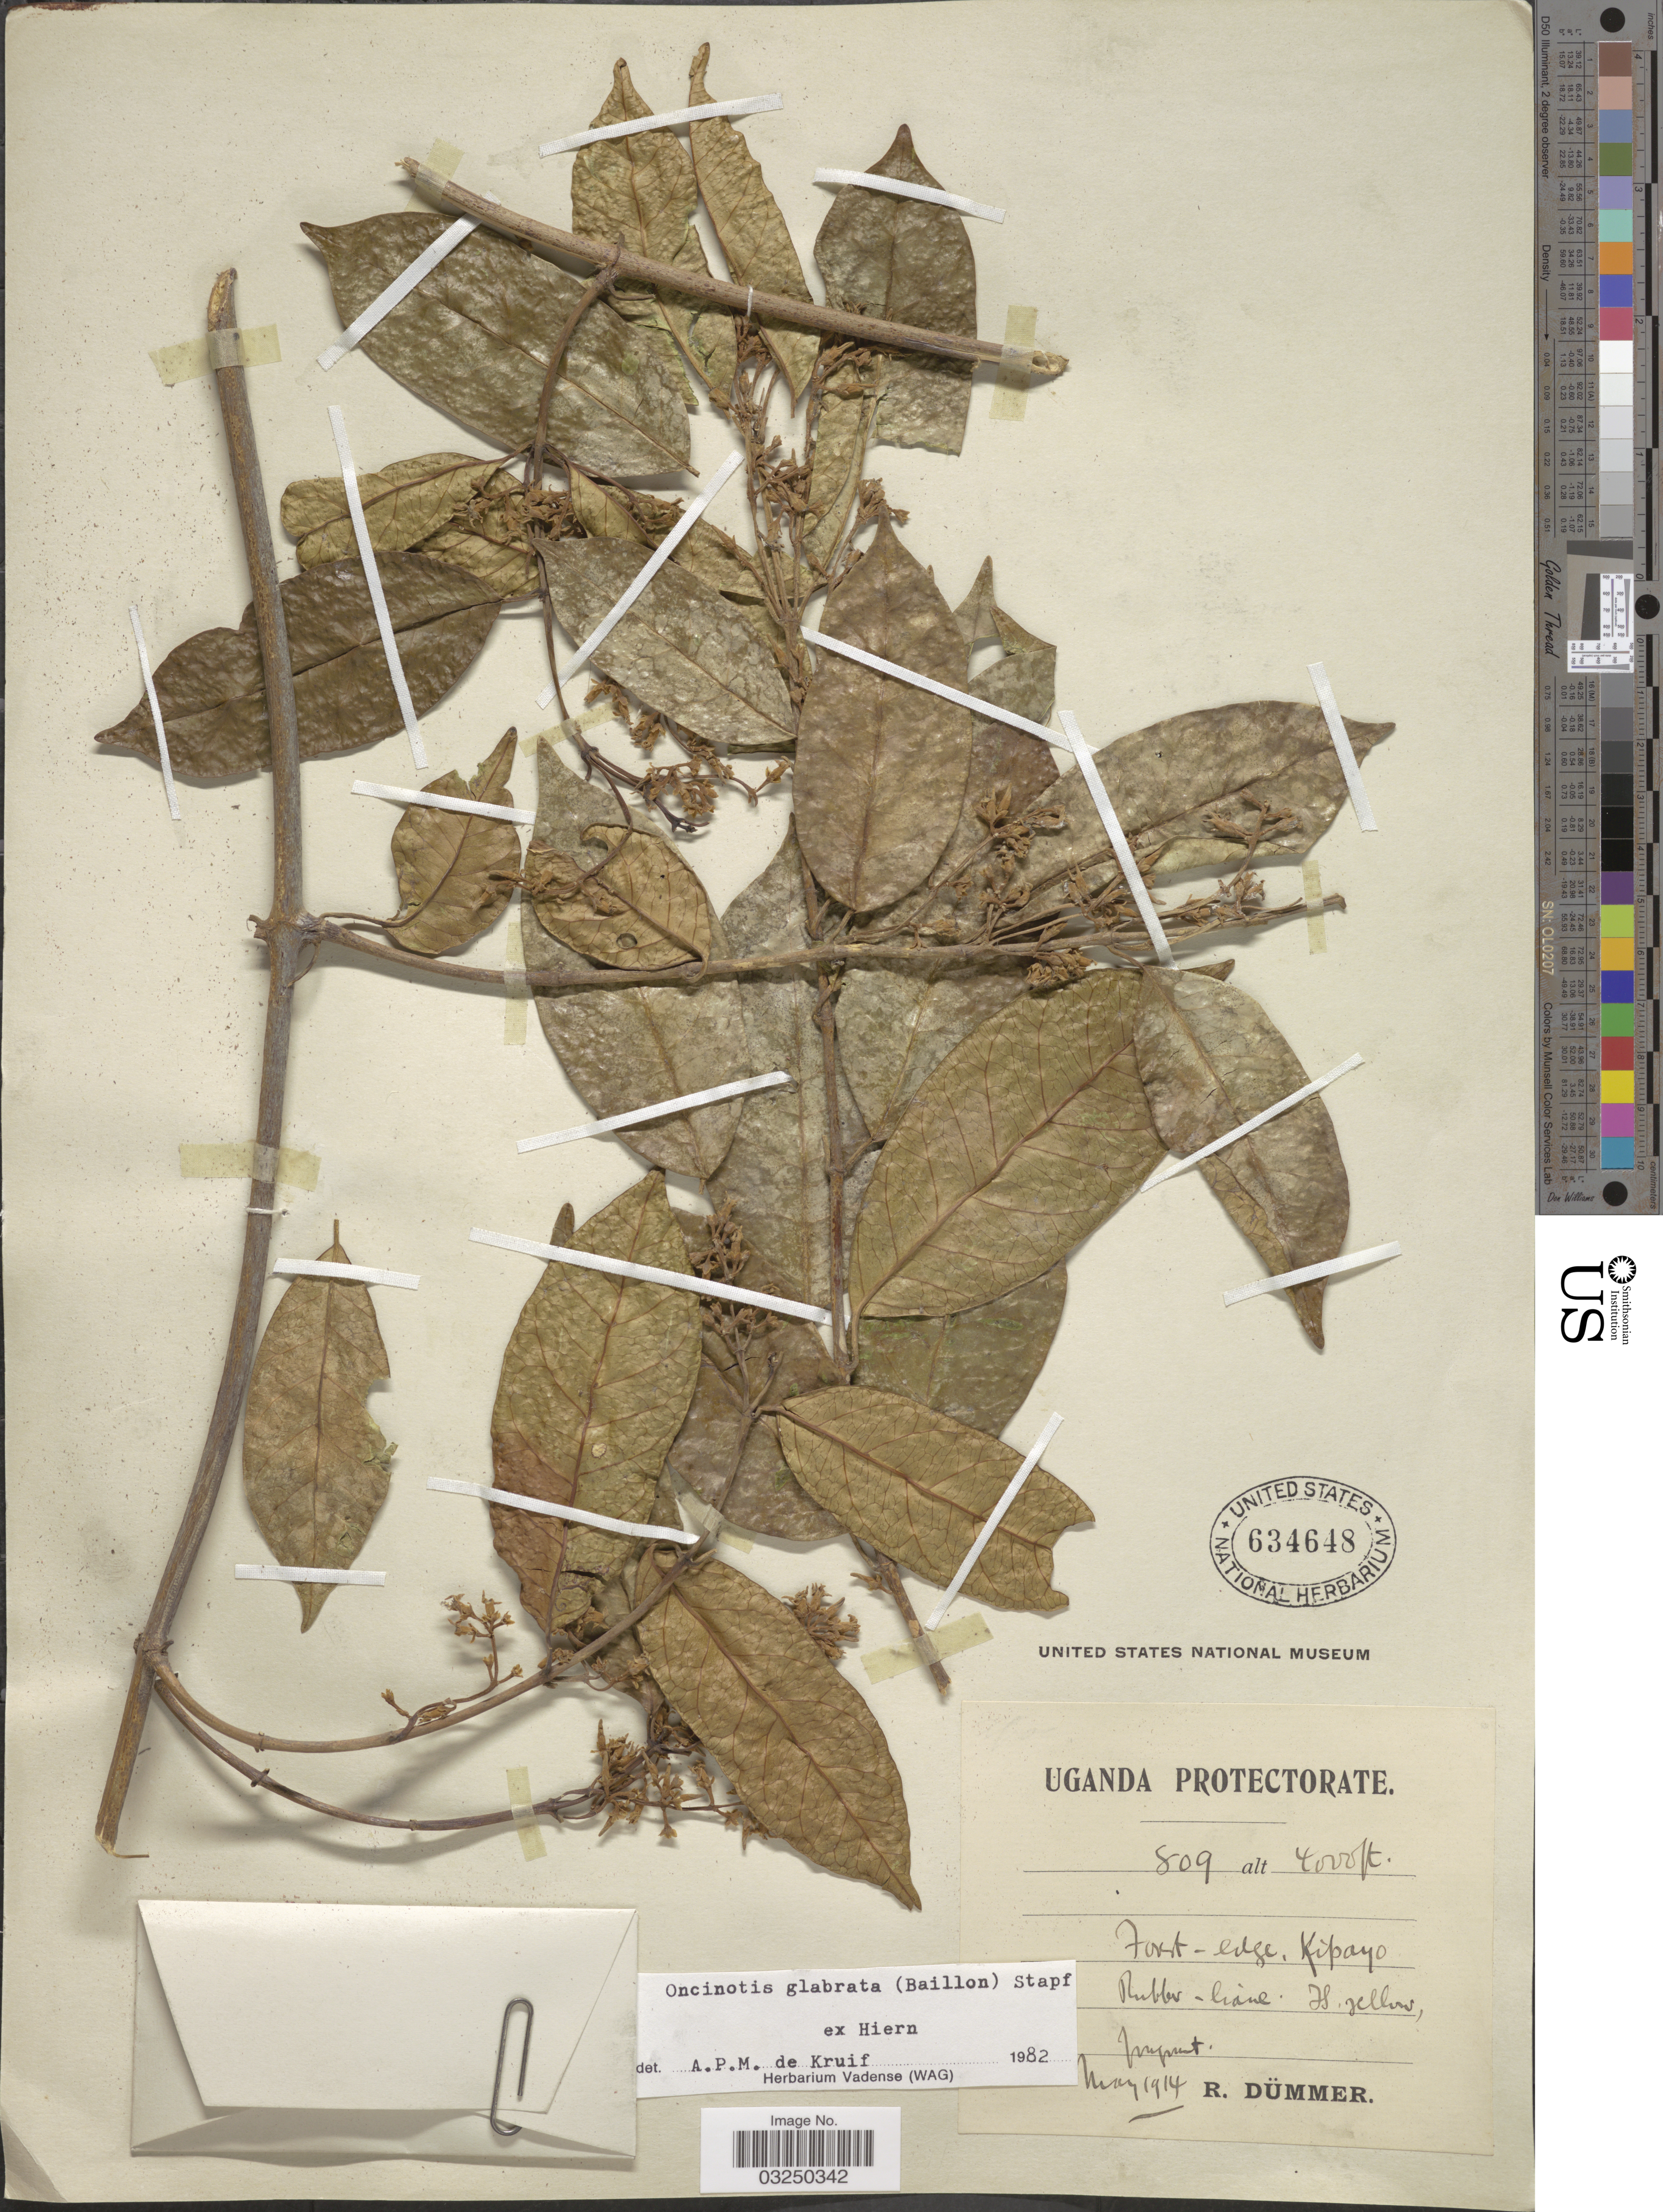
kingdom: Plantae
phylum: Tracheophyta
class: Magnoliopsida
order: Gentianales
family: Apocynaceae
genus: Oncinotis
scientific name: Oncinotis glabrata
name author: (Baill.) Stapf ex Hiern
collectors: R. A. Dümmer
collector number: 809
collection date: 1914-05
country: Uganda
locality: Uganda Protectorate. Forest-edge. Kipayo.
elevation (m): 1219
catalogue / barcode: US 634648